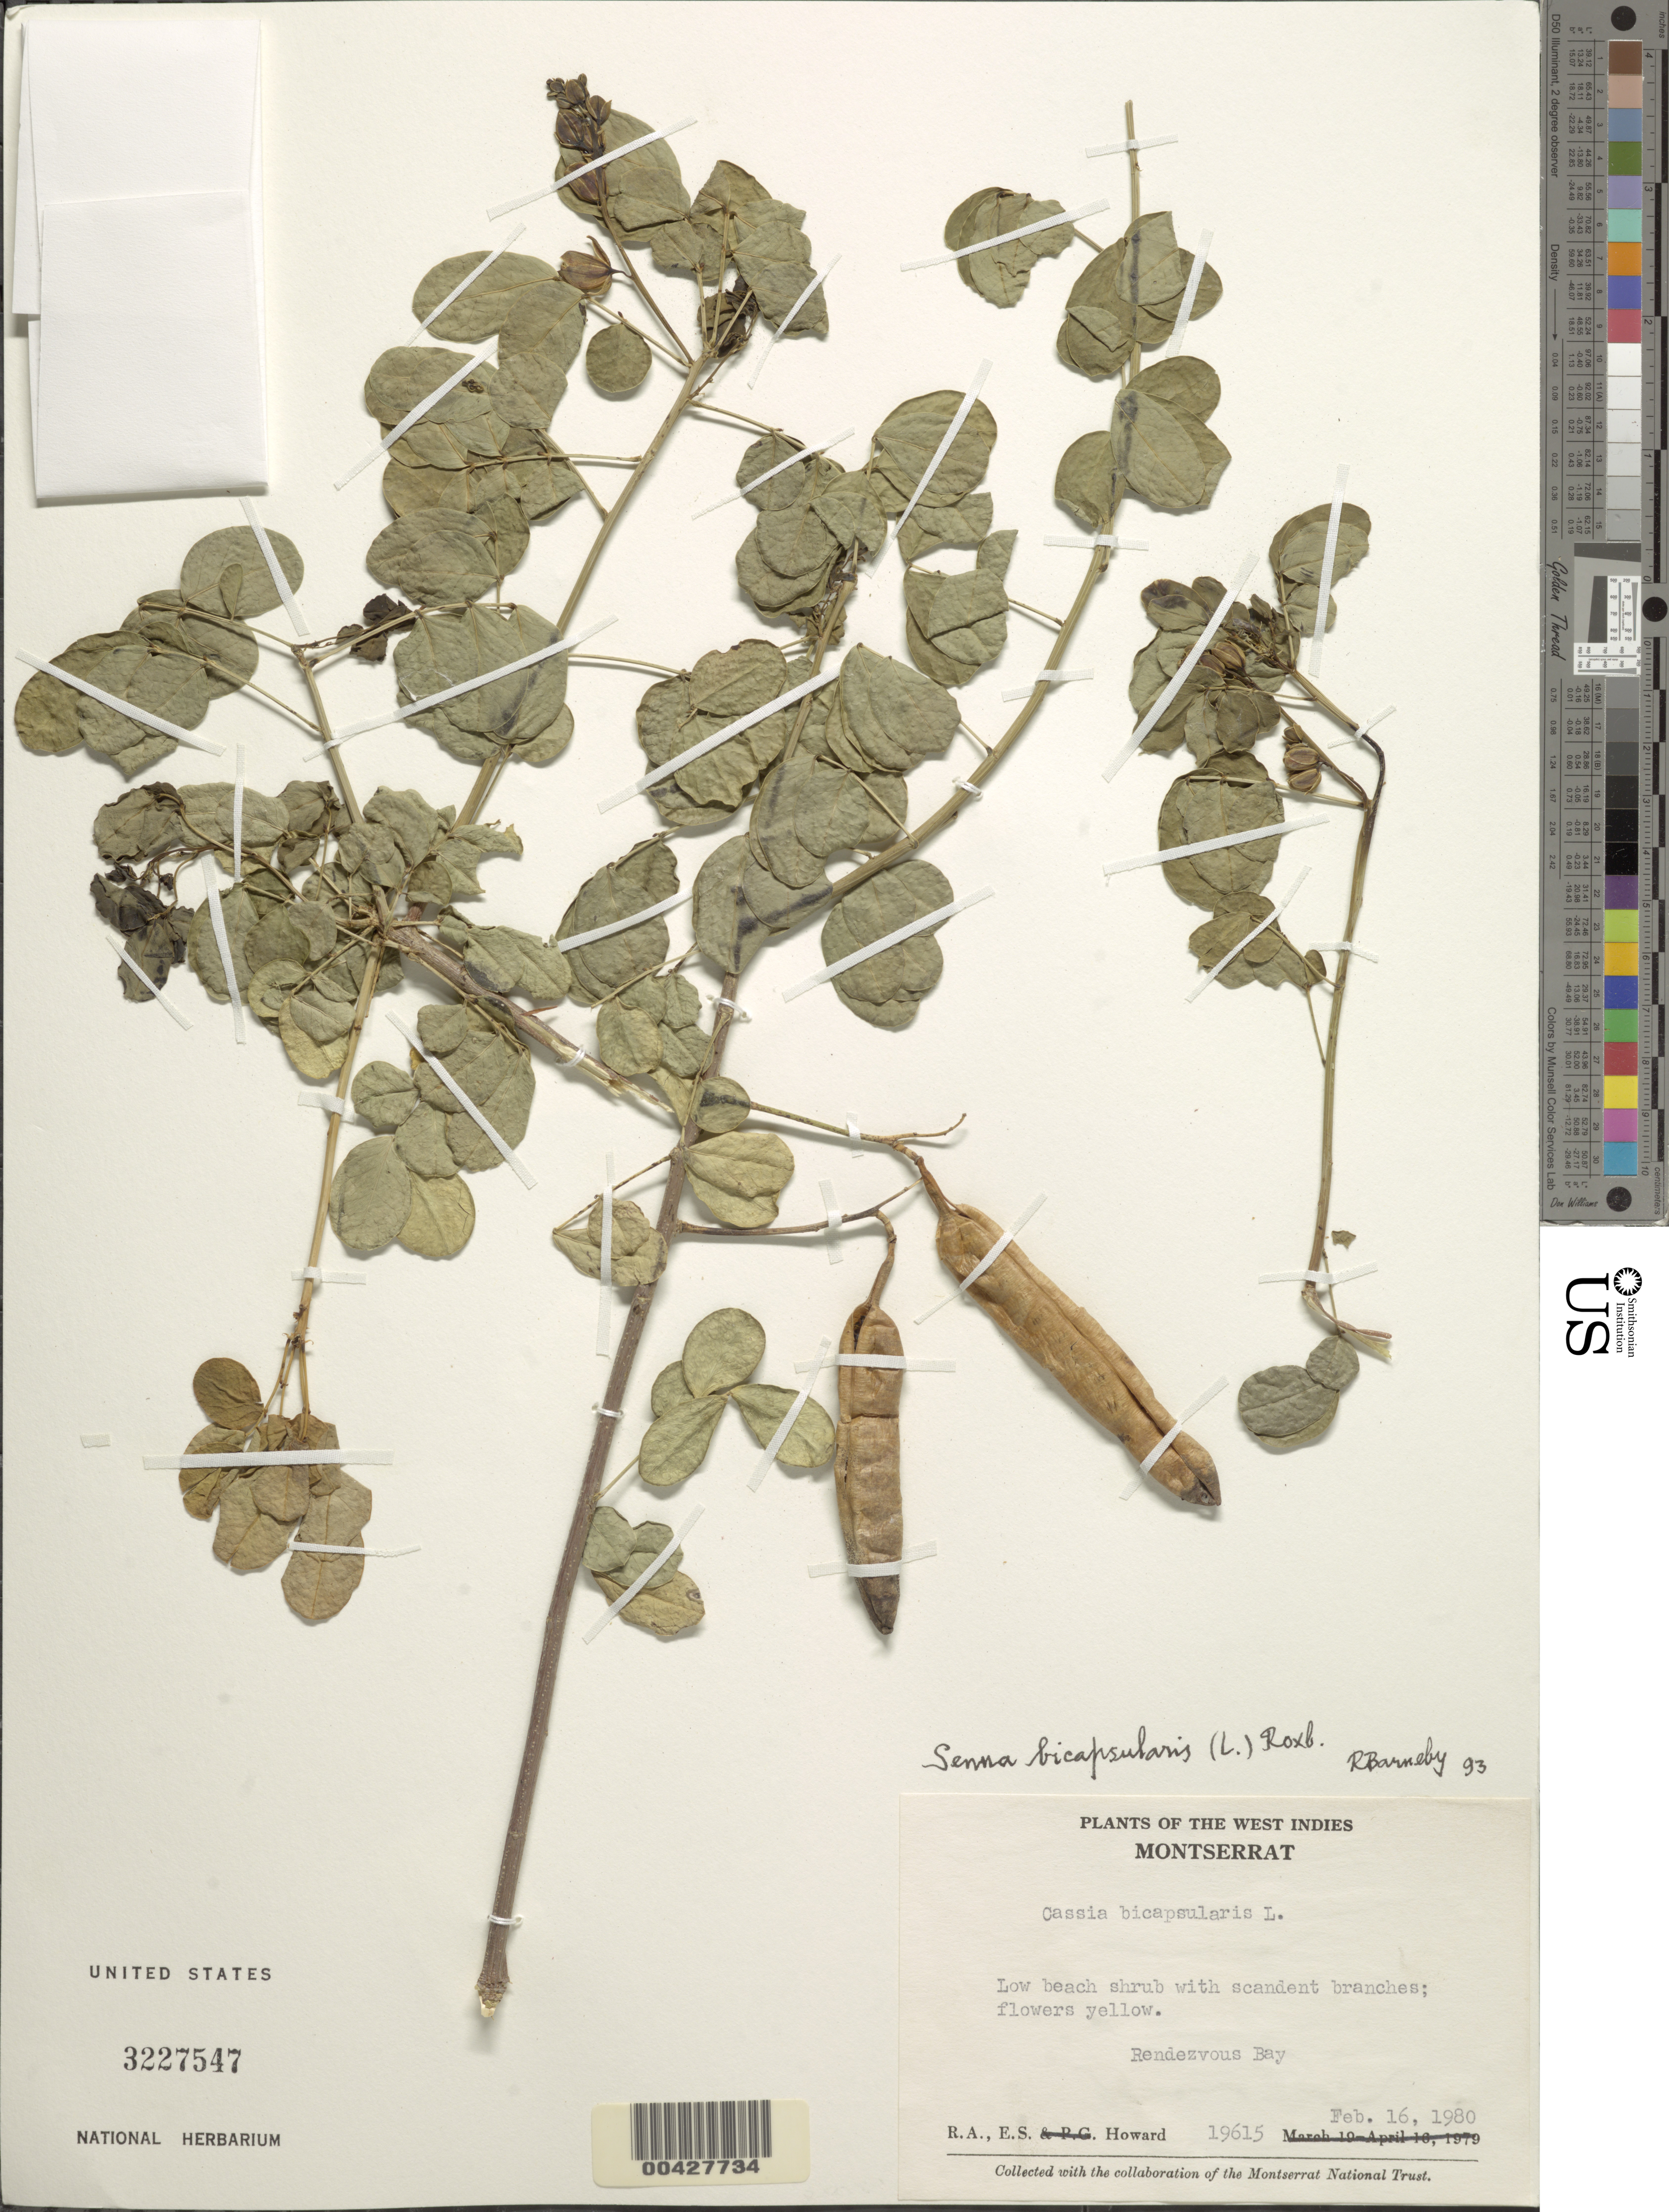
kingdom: Plantae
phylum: Tracheophyta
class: Magnoliopsida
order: Fabales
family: Fabaceae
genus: Senna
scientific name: Senna bicapsularis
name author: (L.) Roxb.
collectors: R. A. Howard & E. S. Howard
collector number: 19615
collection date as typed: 16 Feb 1980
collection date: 1980-02-16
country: Montserrat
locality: Rendezvous bay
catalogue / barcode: US 3227547